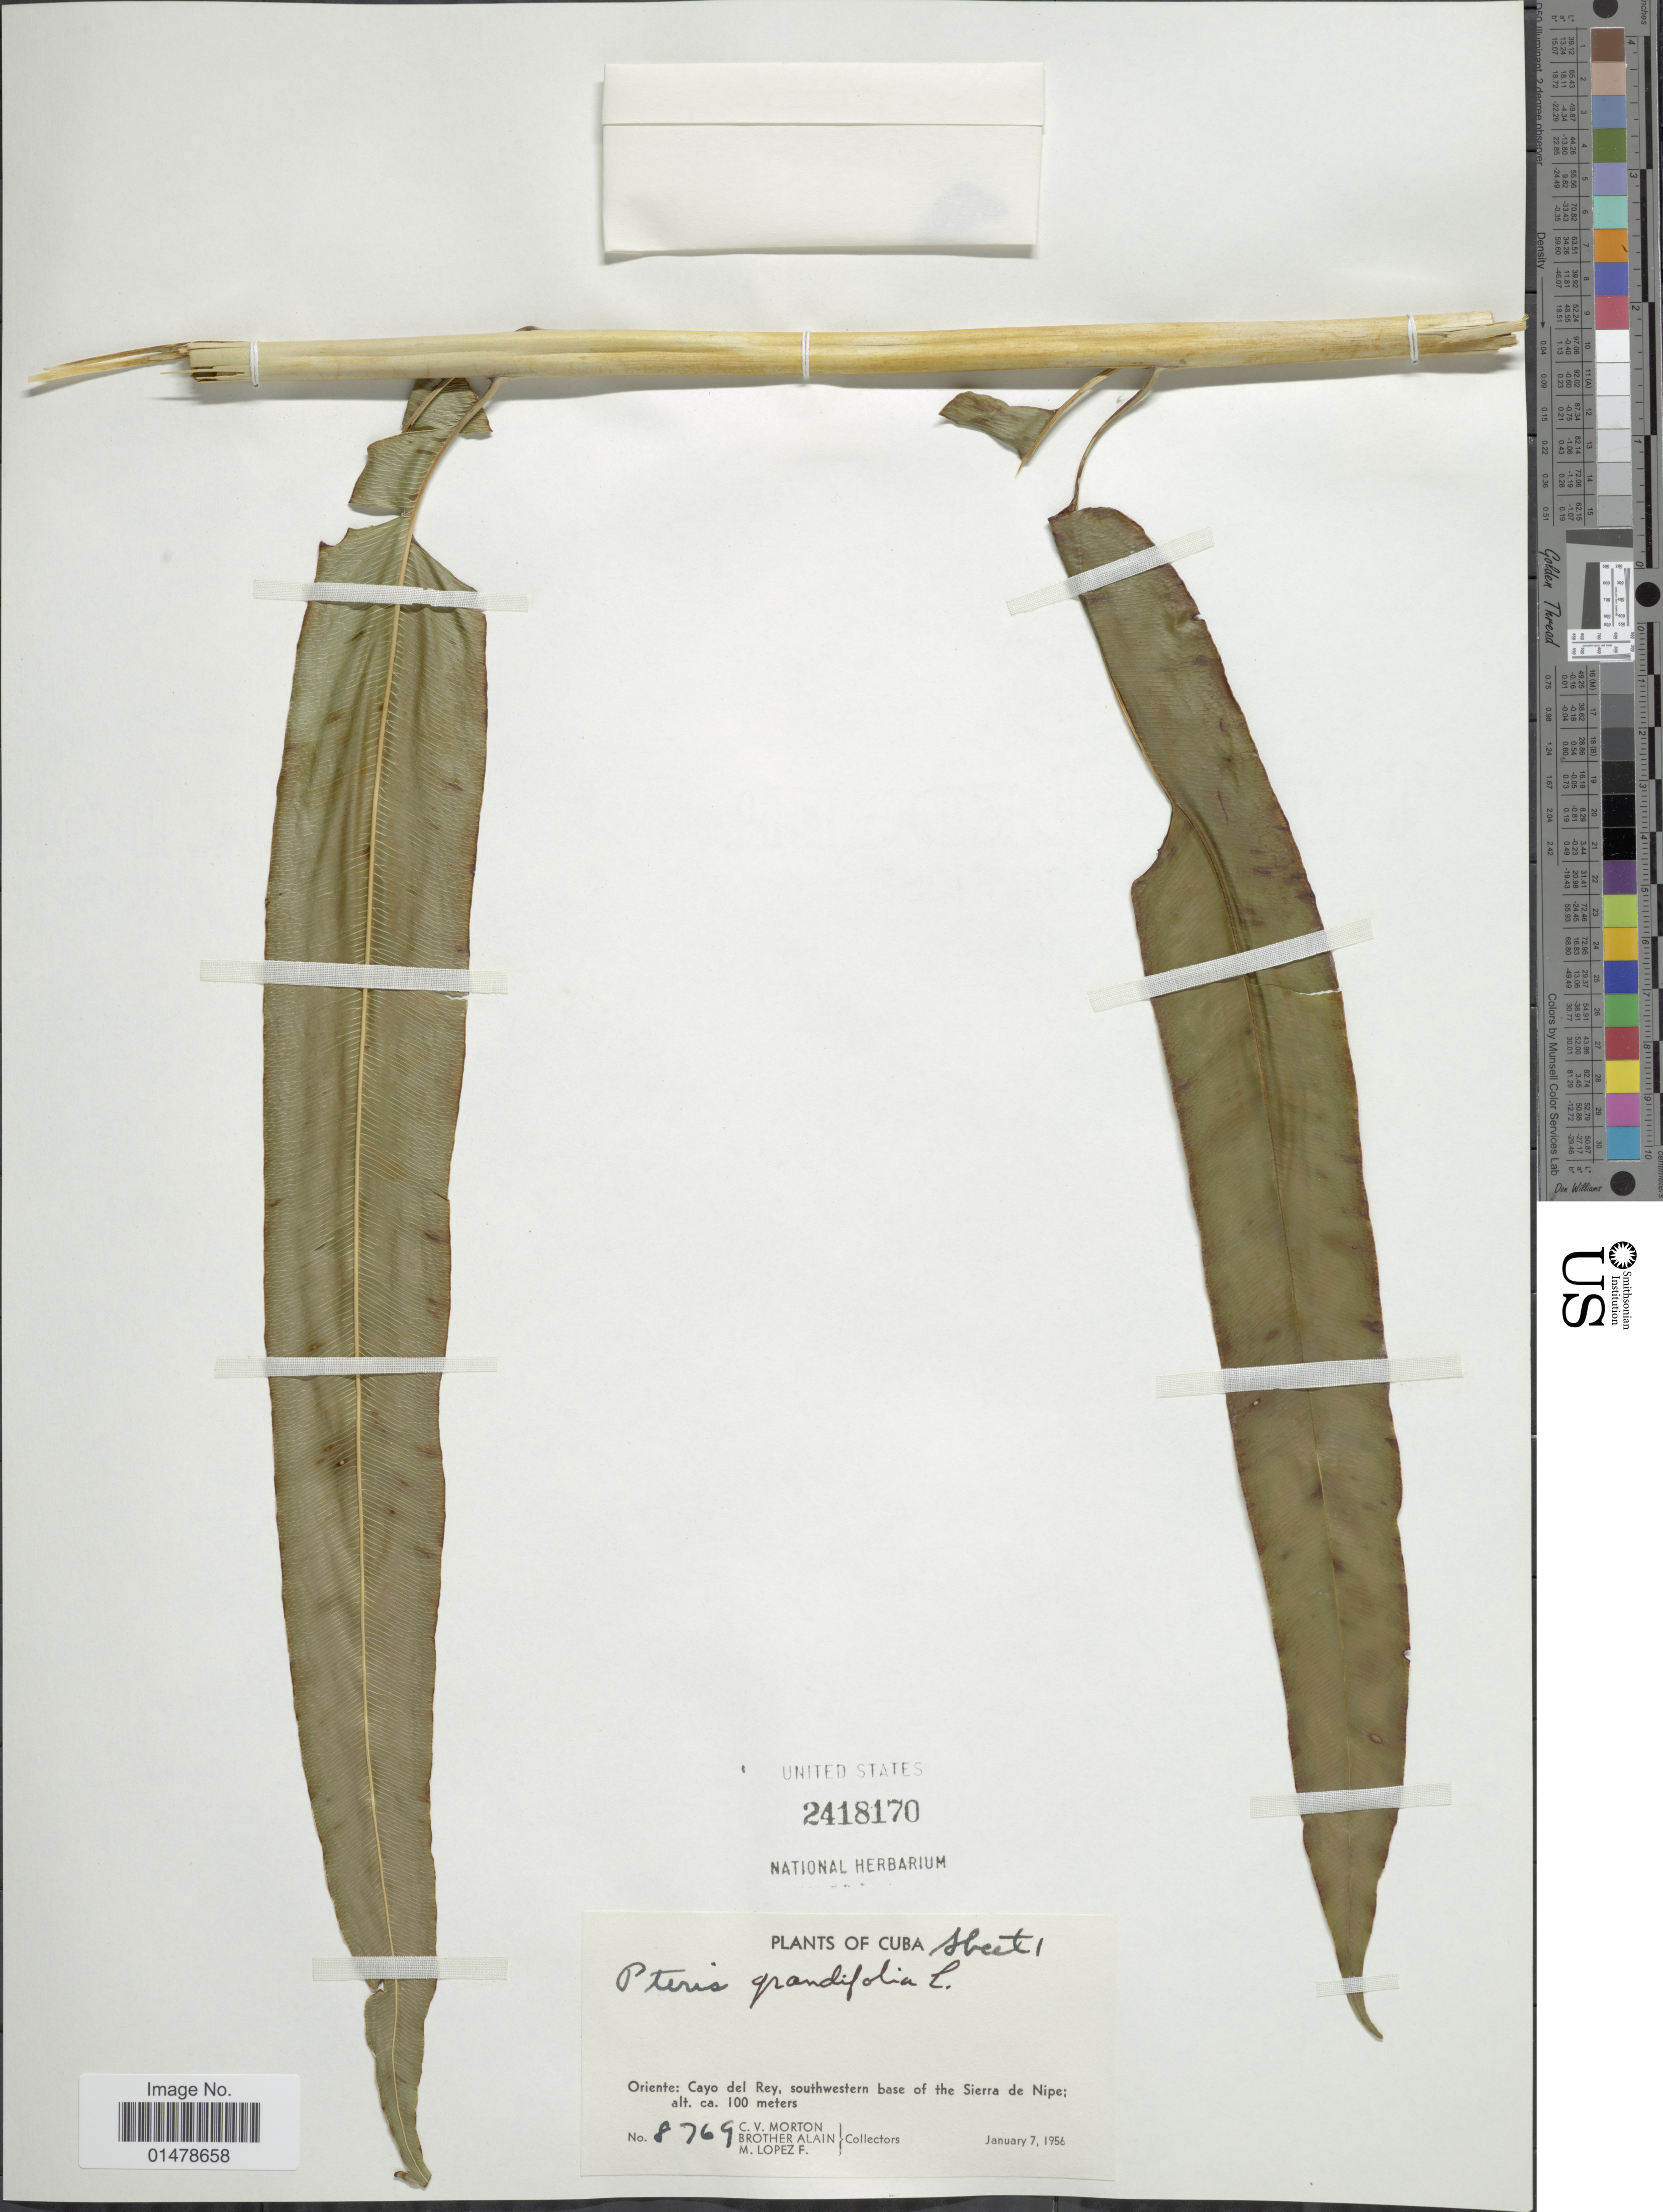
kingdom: Plantae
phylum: Tracheophyta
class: Polypodiopsida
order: Polypodiales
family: Pteridaceae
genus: Pteris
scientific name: Pteris grandifolia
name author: L.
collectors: C. V. Morton, Bro. Alain - DO NOT USE & M. López Figueiras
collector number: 8769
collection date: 1956-01-07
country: Cuba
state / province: Oriente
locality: Cayo del Rey, southwestern base of the Sierra de Nipe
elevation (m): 100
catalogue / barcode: US 2418170